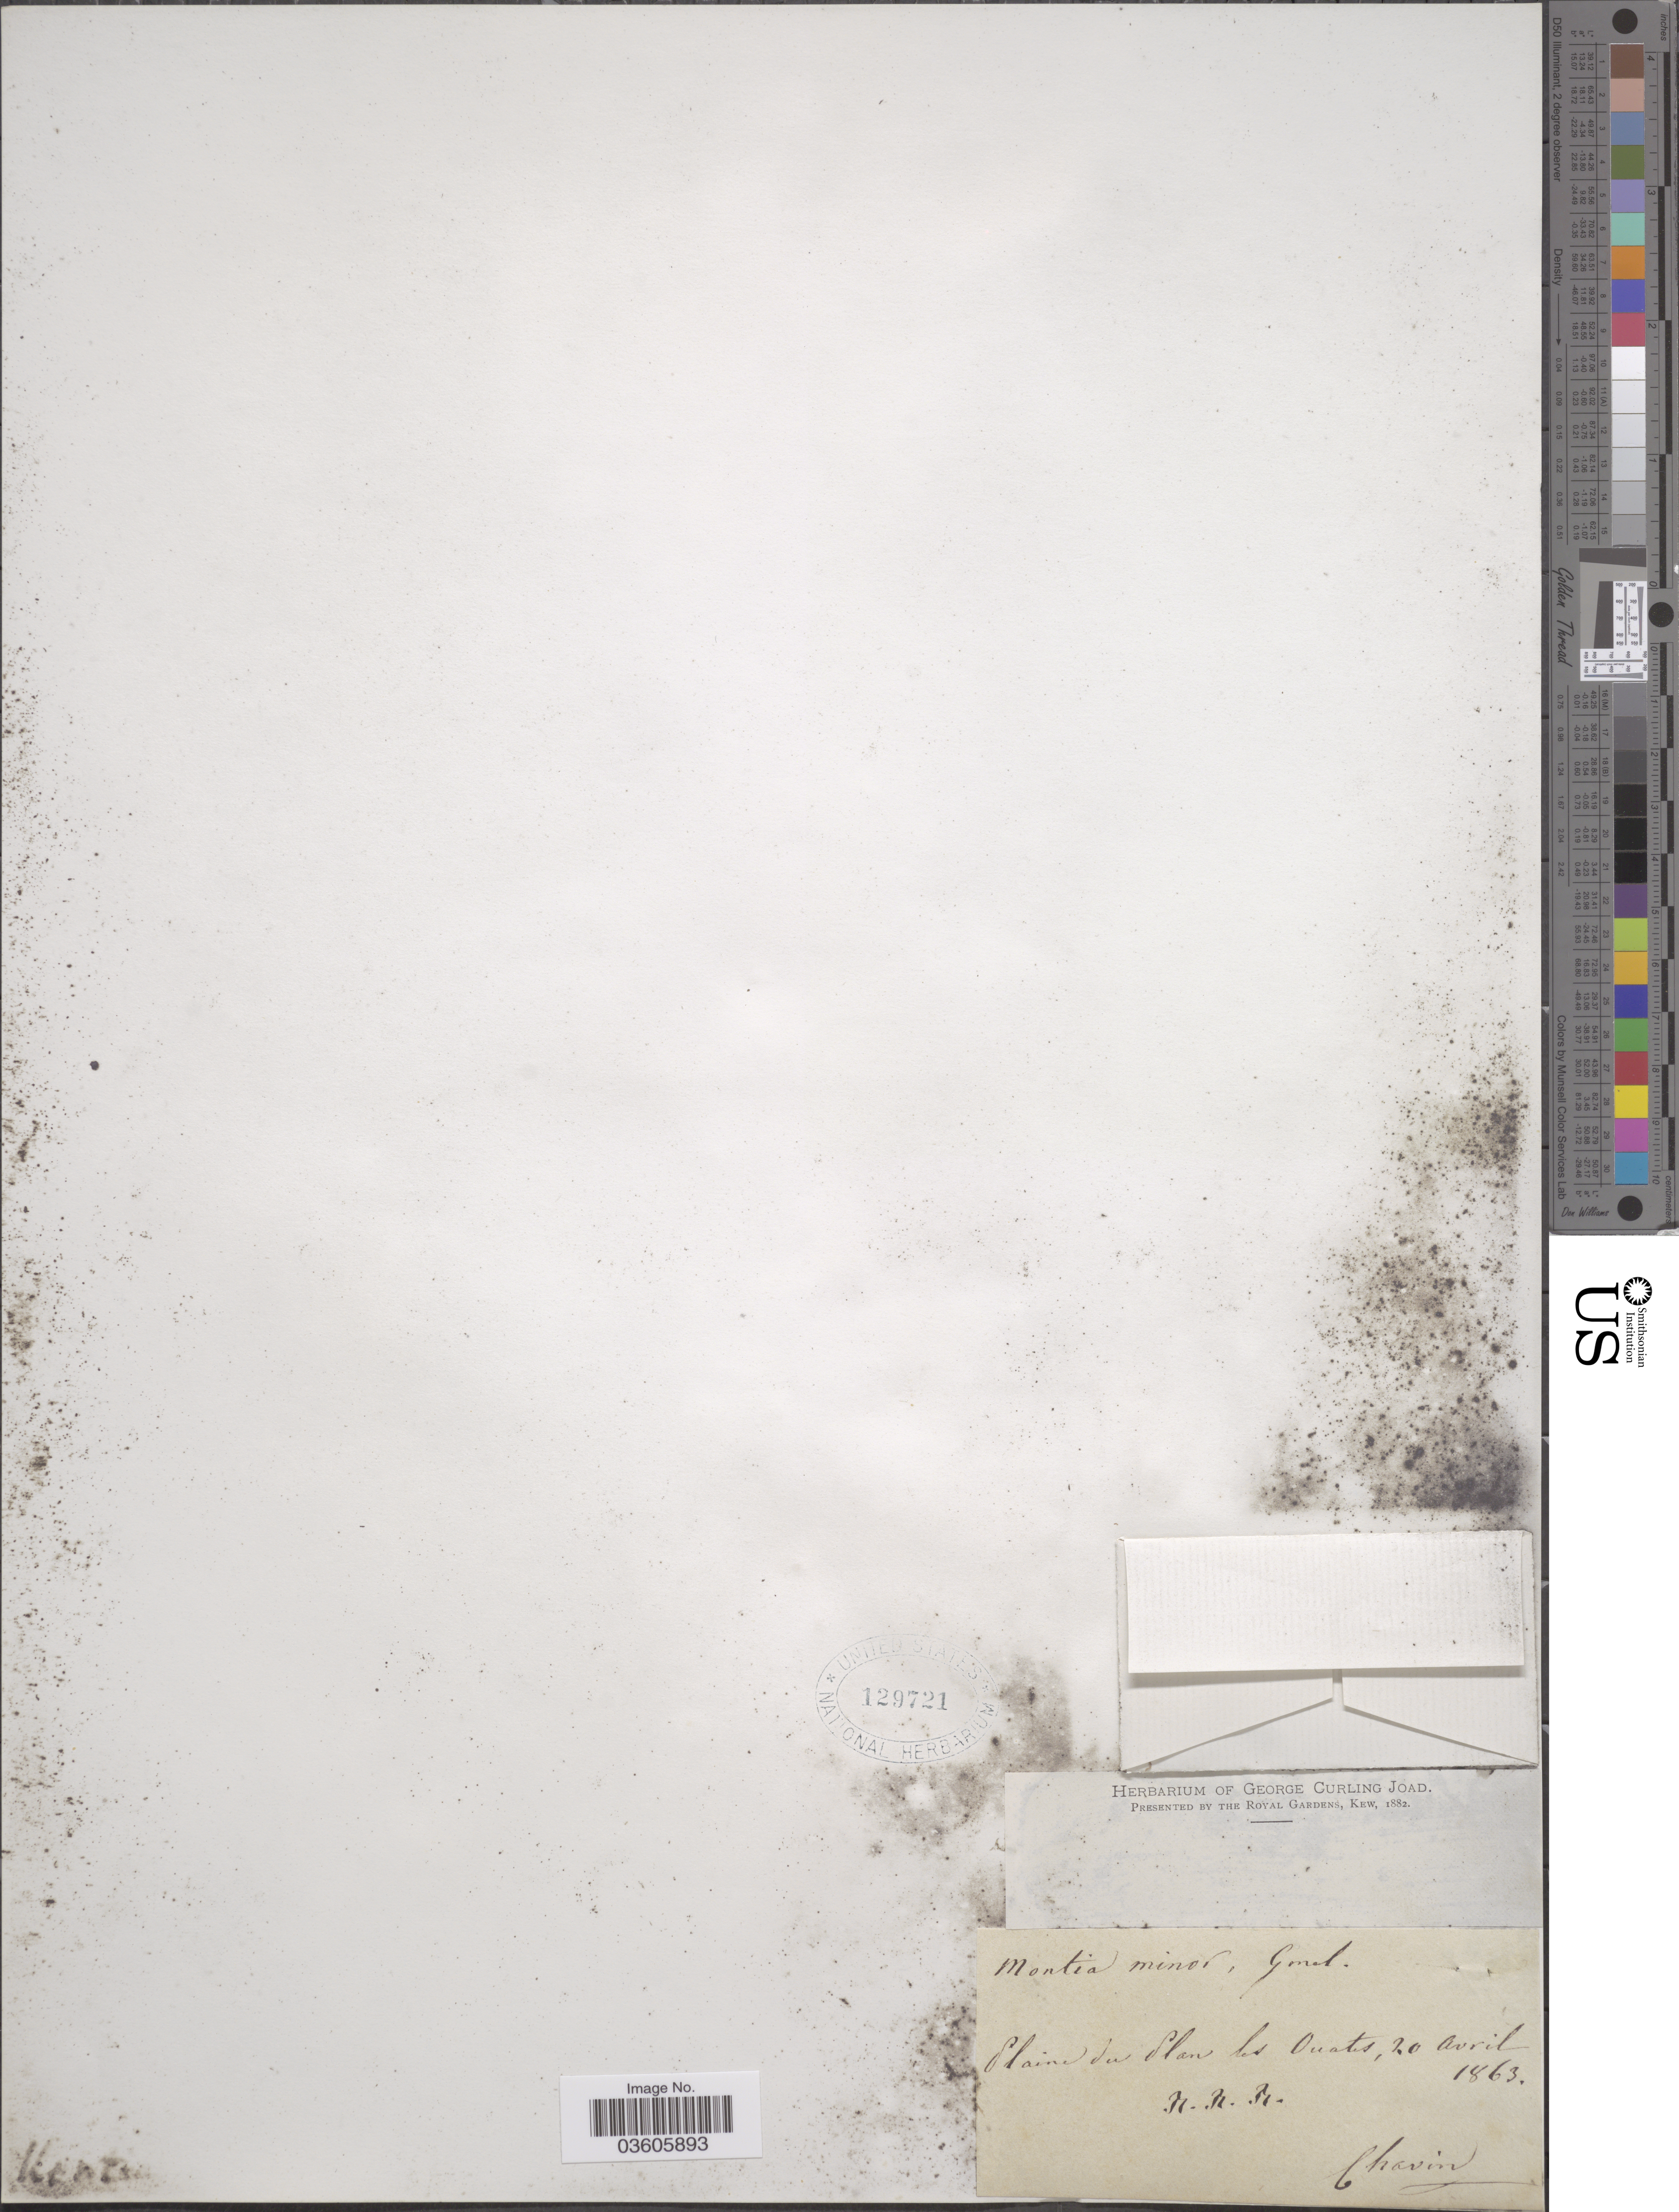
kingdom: Plantae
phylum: Tracheophyta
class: Magnoliopsida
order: Caryophyllales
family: Montiaceae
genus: Montia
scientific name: Montia minor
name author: C.C. Gmel.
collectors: -. Chavin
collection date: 1863-04-20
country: Switzerland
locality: Plaine du Plan les Ouates.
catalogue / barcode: US 129721